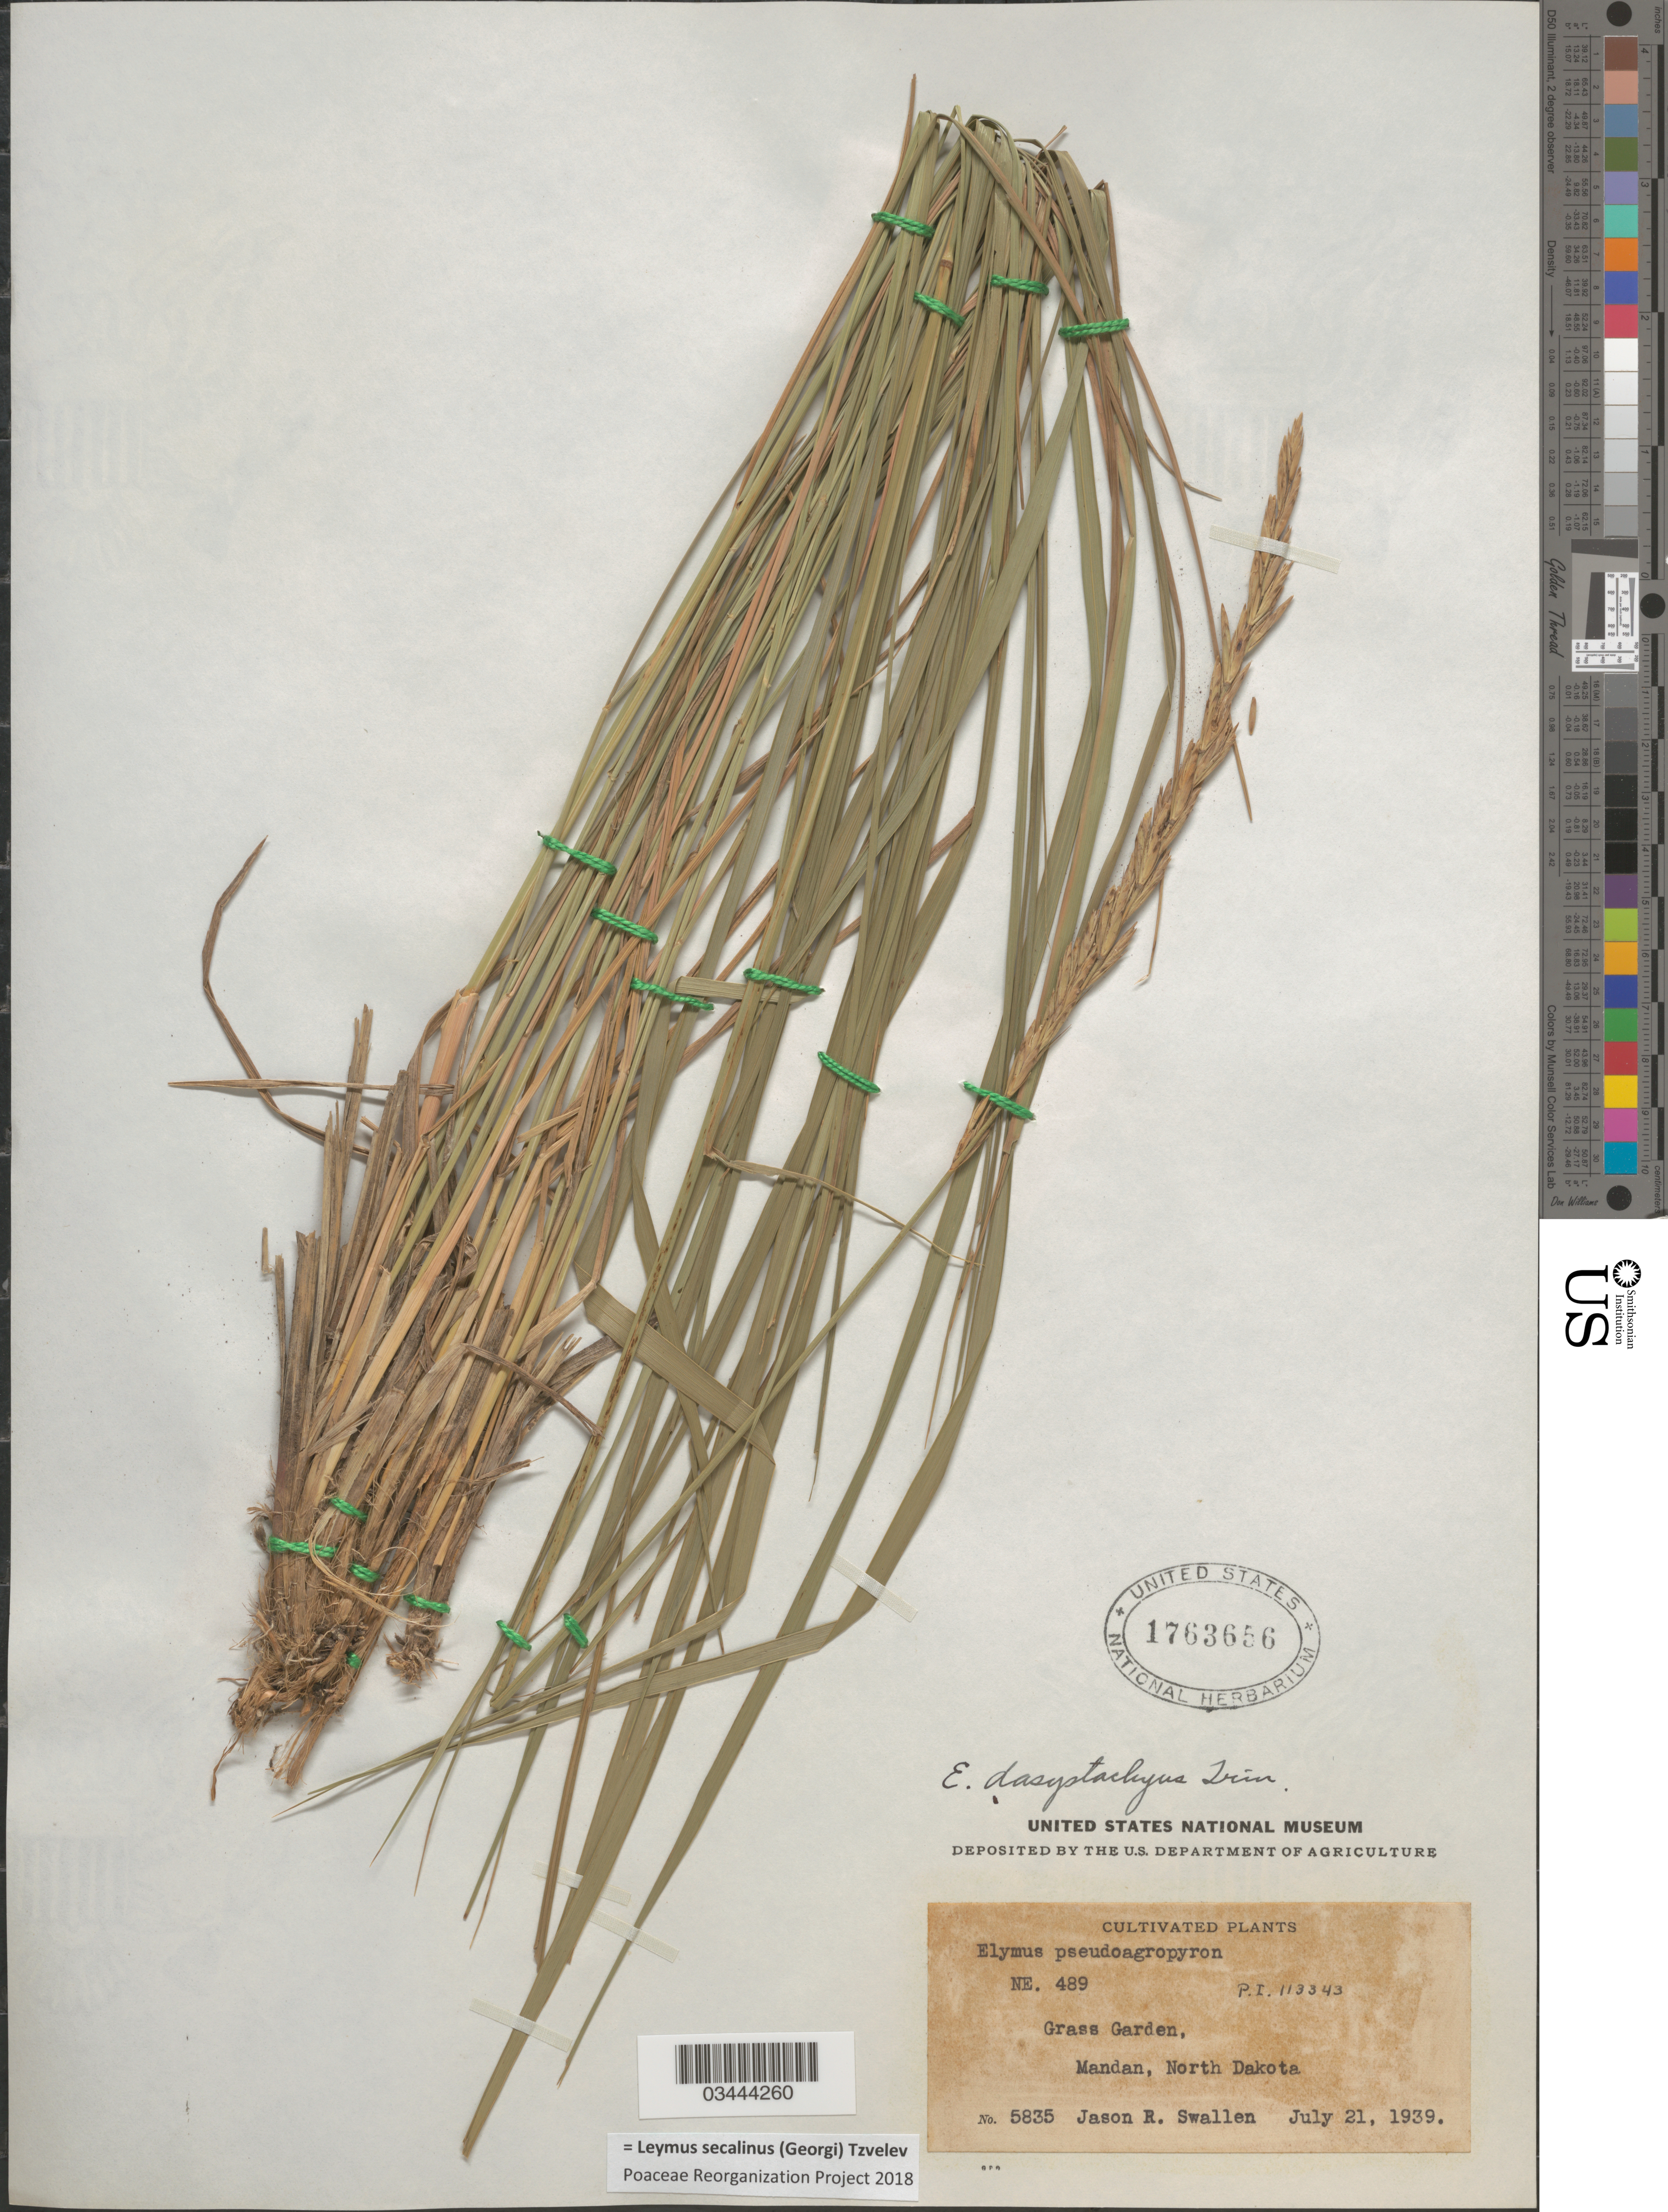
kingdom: Plantae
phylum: Tracheophyta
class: Liliopsida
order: Poales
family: Poaceae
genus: Leymus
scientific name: Leymus secalinus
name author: (Georgi) Tzvelev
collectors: J. R. Swallen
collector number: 5835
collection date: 1939-07-21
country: United States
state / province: North Dakota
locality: Grass Garden, Mandan.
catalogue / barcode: US 1763656